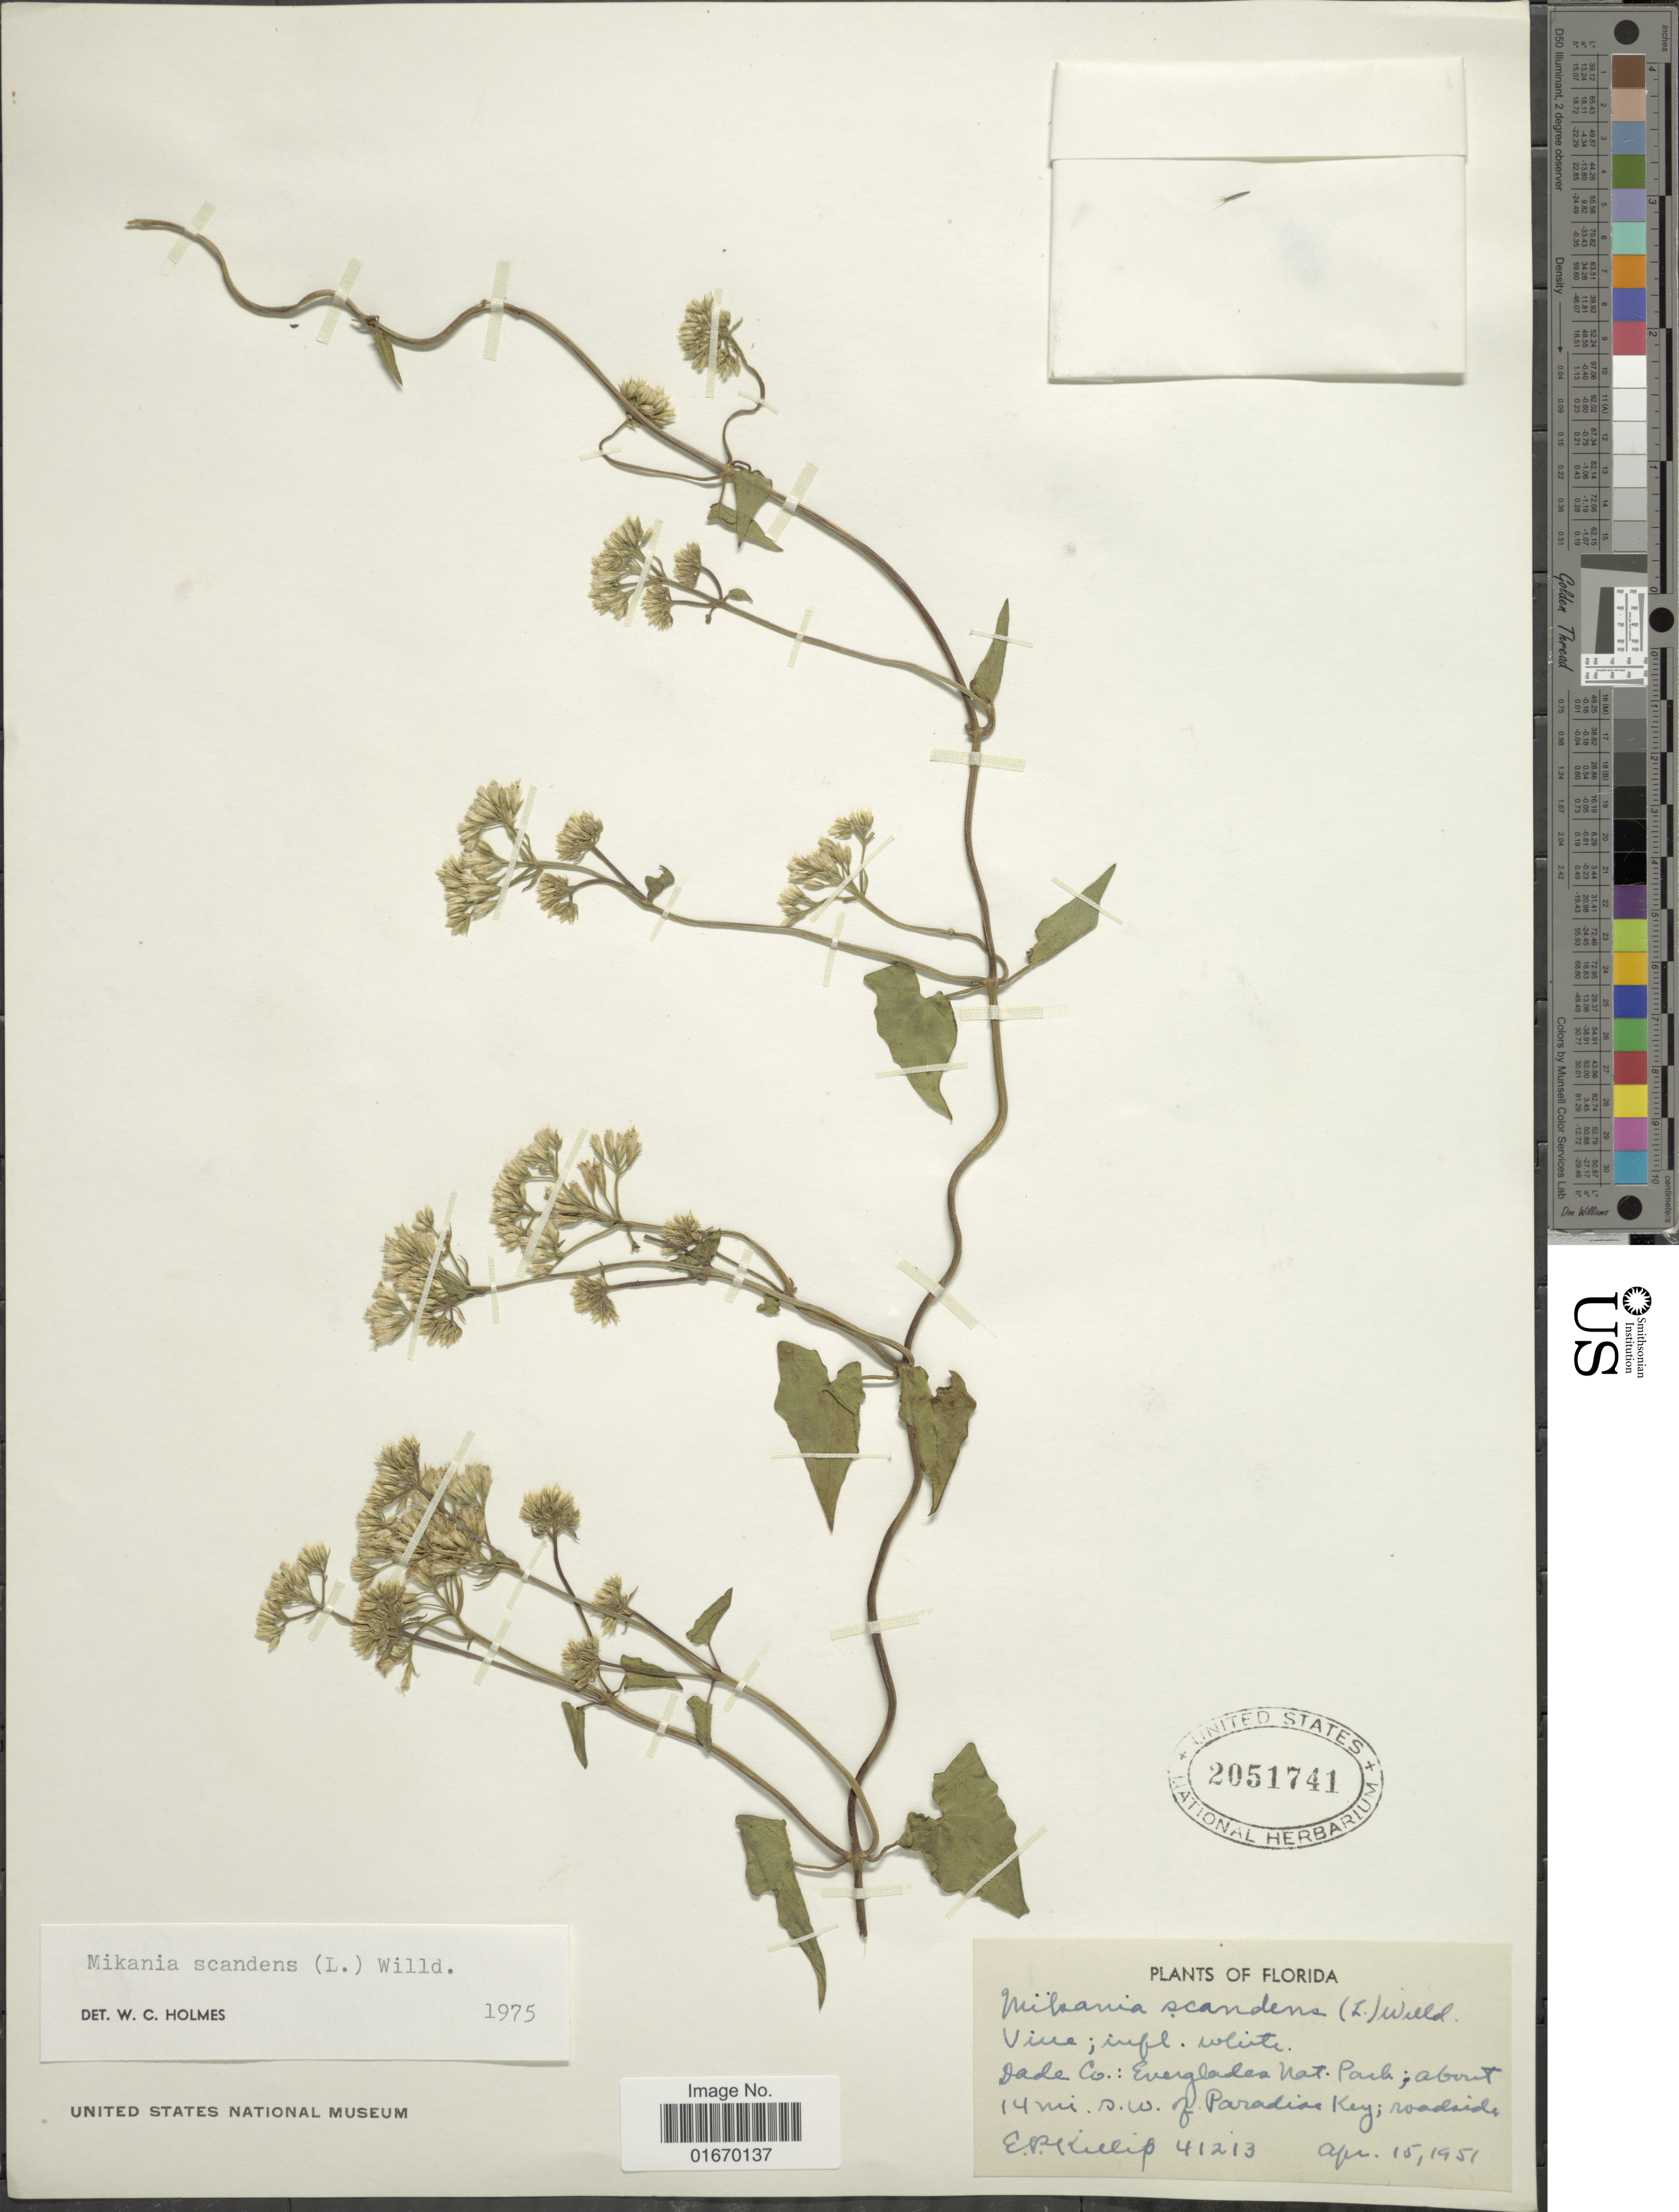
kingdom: Plantae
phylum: Tracheophyta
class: Magnoliopsida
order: Asterales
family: Asteraceae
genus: Mikania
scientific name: Mikania scandens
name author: (L.) Willd.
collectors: E. P. Killip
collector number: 41213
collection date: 1951-04-15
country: United States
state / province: Florida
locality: Dade Co., Everglades Nat. Park, baout 14 mi. s. w. of Paradise Key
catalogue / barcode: US 2051741